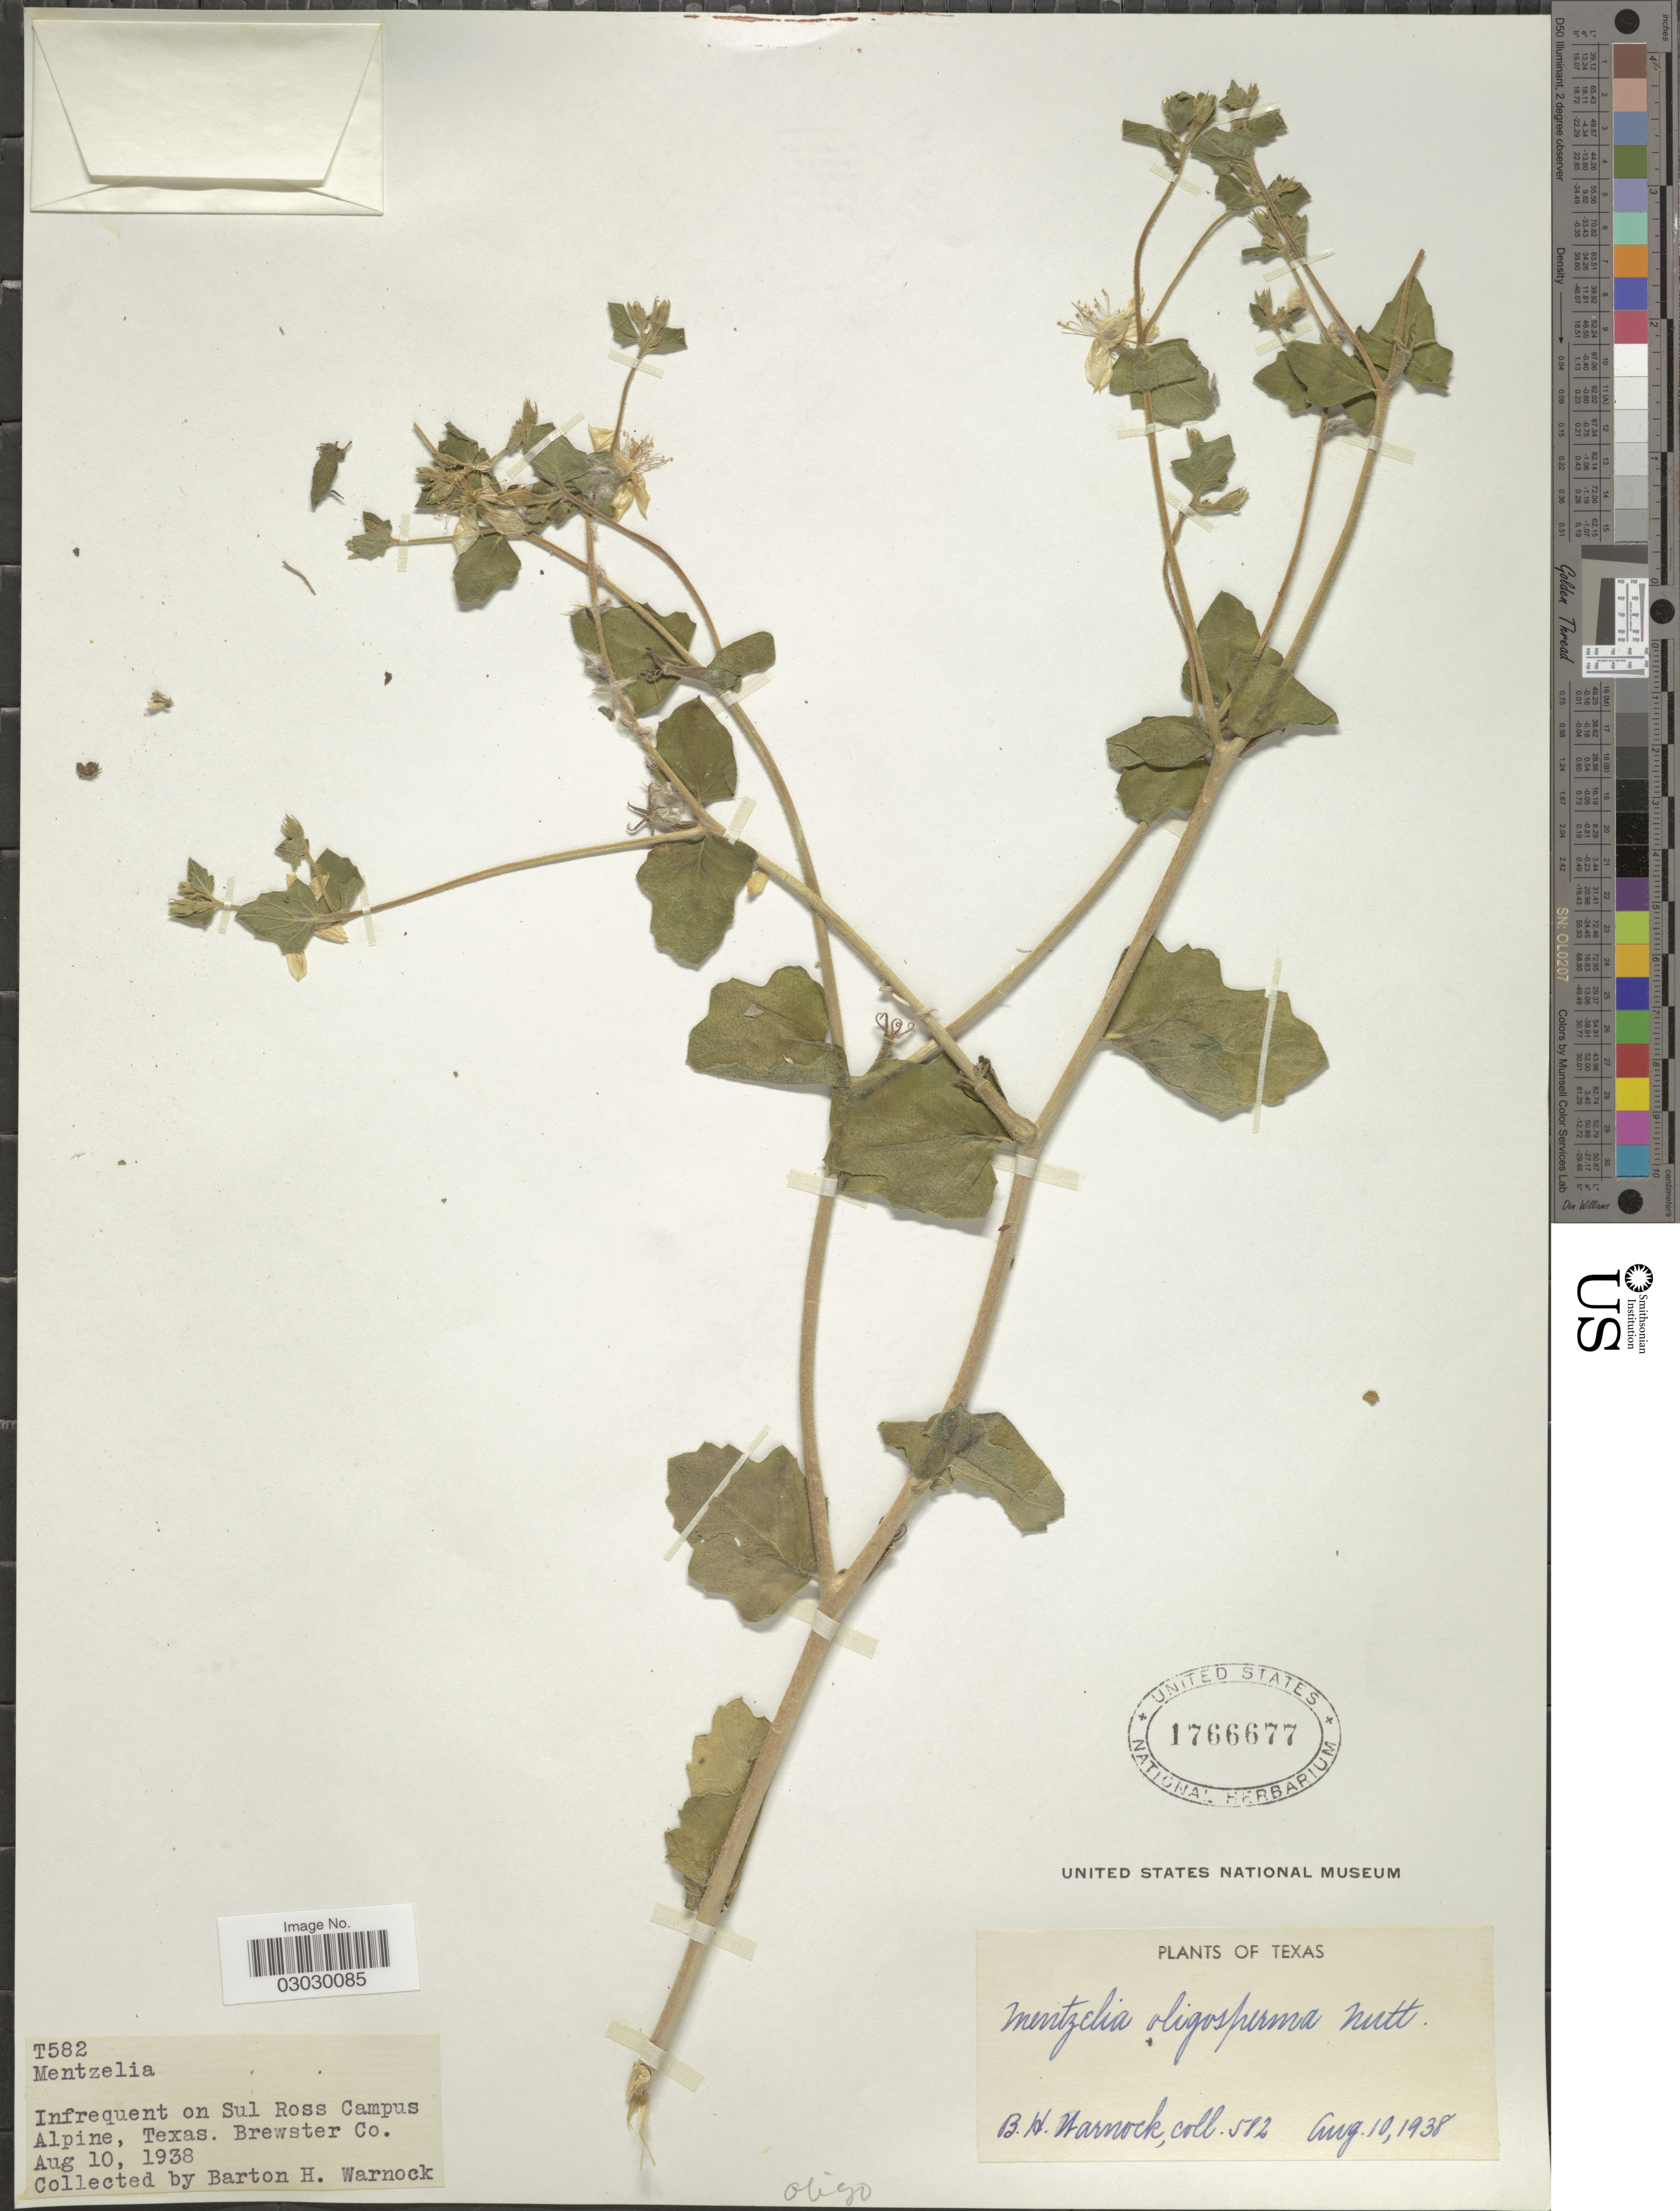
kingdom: Plantae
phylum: Tracheophyta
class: Magnoliopsida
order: Cornales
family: Loasaceae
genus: Mentzelia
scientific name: Mentzelia oligosperma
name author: Nutt. ex Sims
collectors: B. H. Warnock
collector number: T582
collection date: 1938-08-10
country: United States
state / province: Texas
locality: Infrequent on Sul Ross Campus Alpine, Brewster Co.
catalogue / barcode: US 1766677